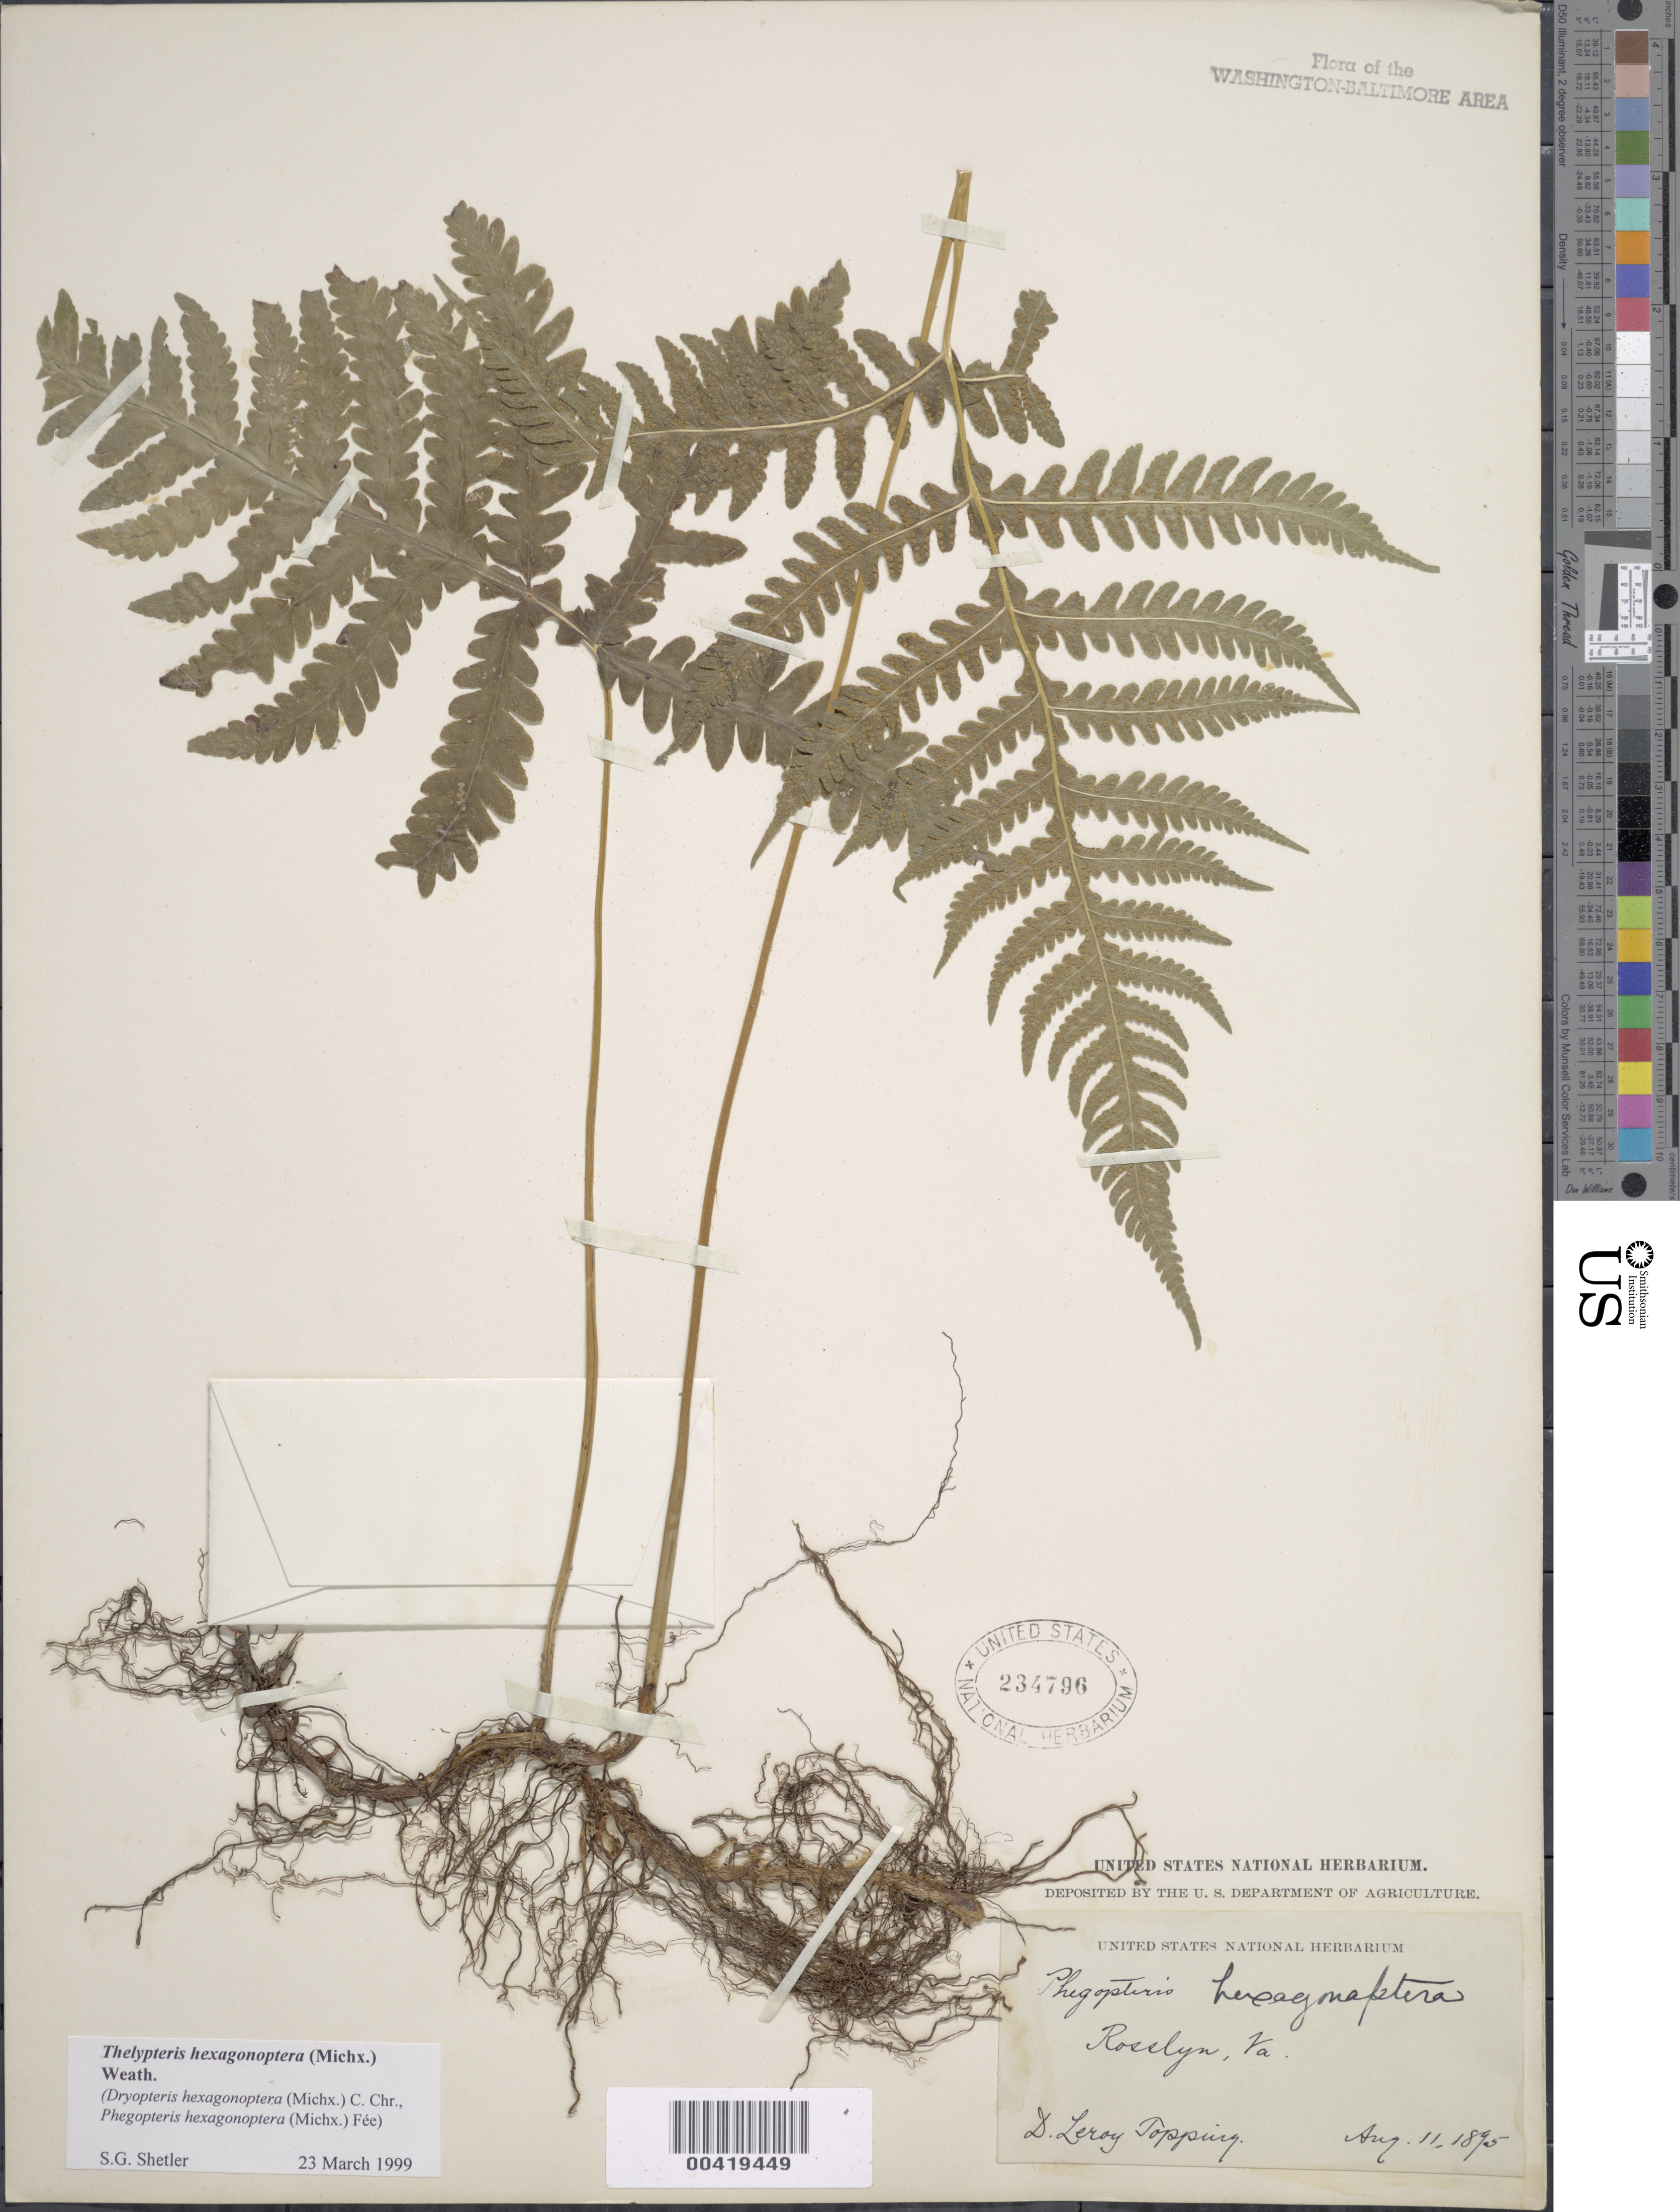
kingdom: Plantae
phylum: Tracheophyta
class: Polypodiopsida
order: Polypodiales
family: Thelypteridaceae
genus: Phegopteris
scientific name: Phegopteris hexagonoptera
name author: (Michx.) Fée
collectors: D. L. Topping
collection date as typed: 11 Aug 1895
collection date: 1895-08-11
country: United States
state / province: Virginia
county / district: Arlington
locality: Rosslyn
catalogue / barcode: US 234796